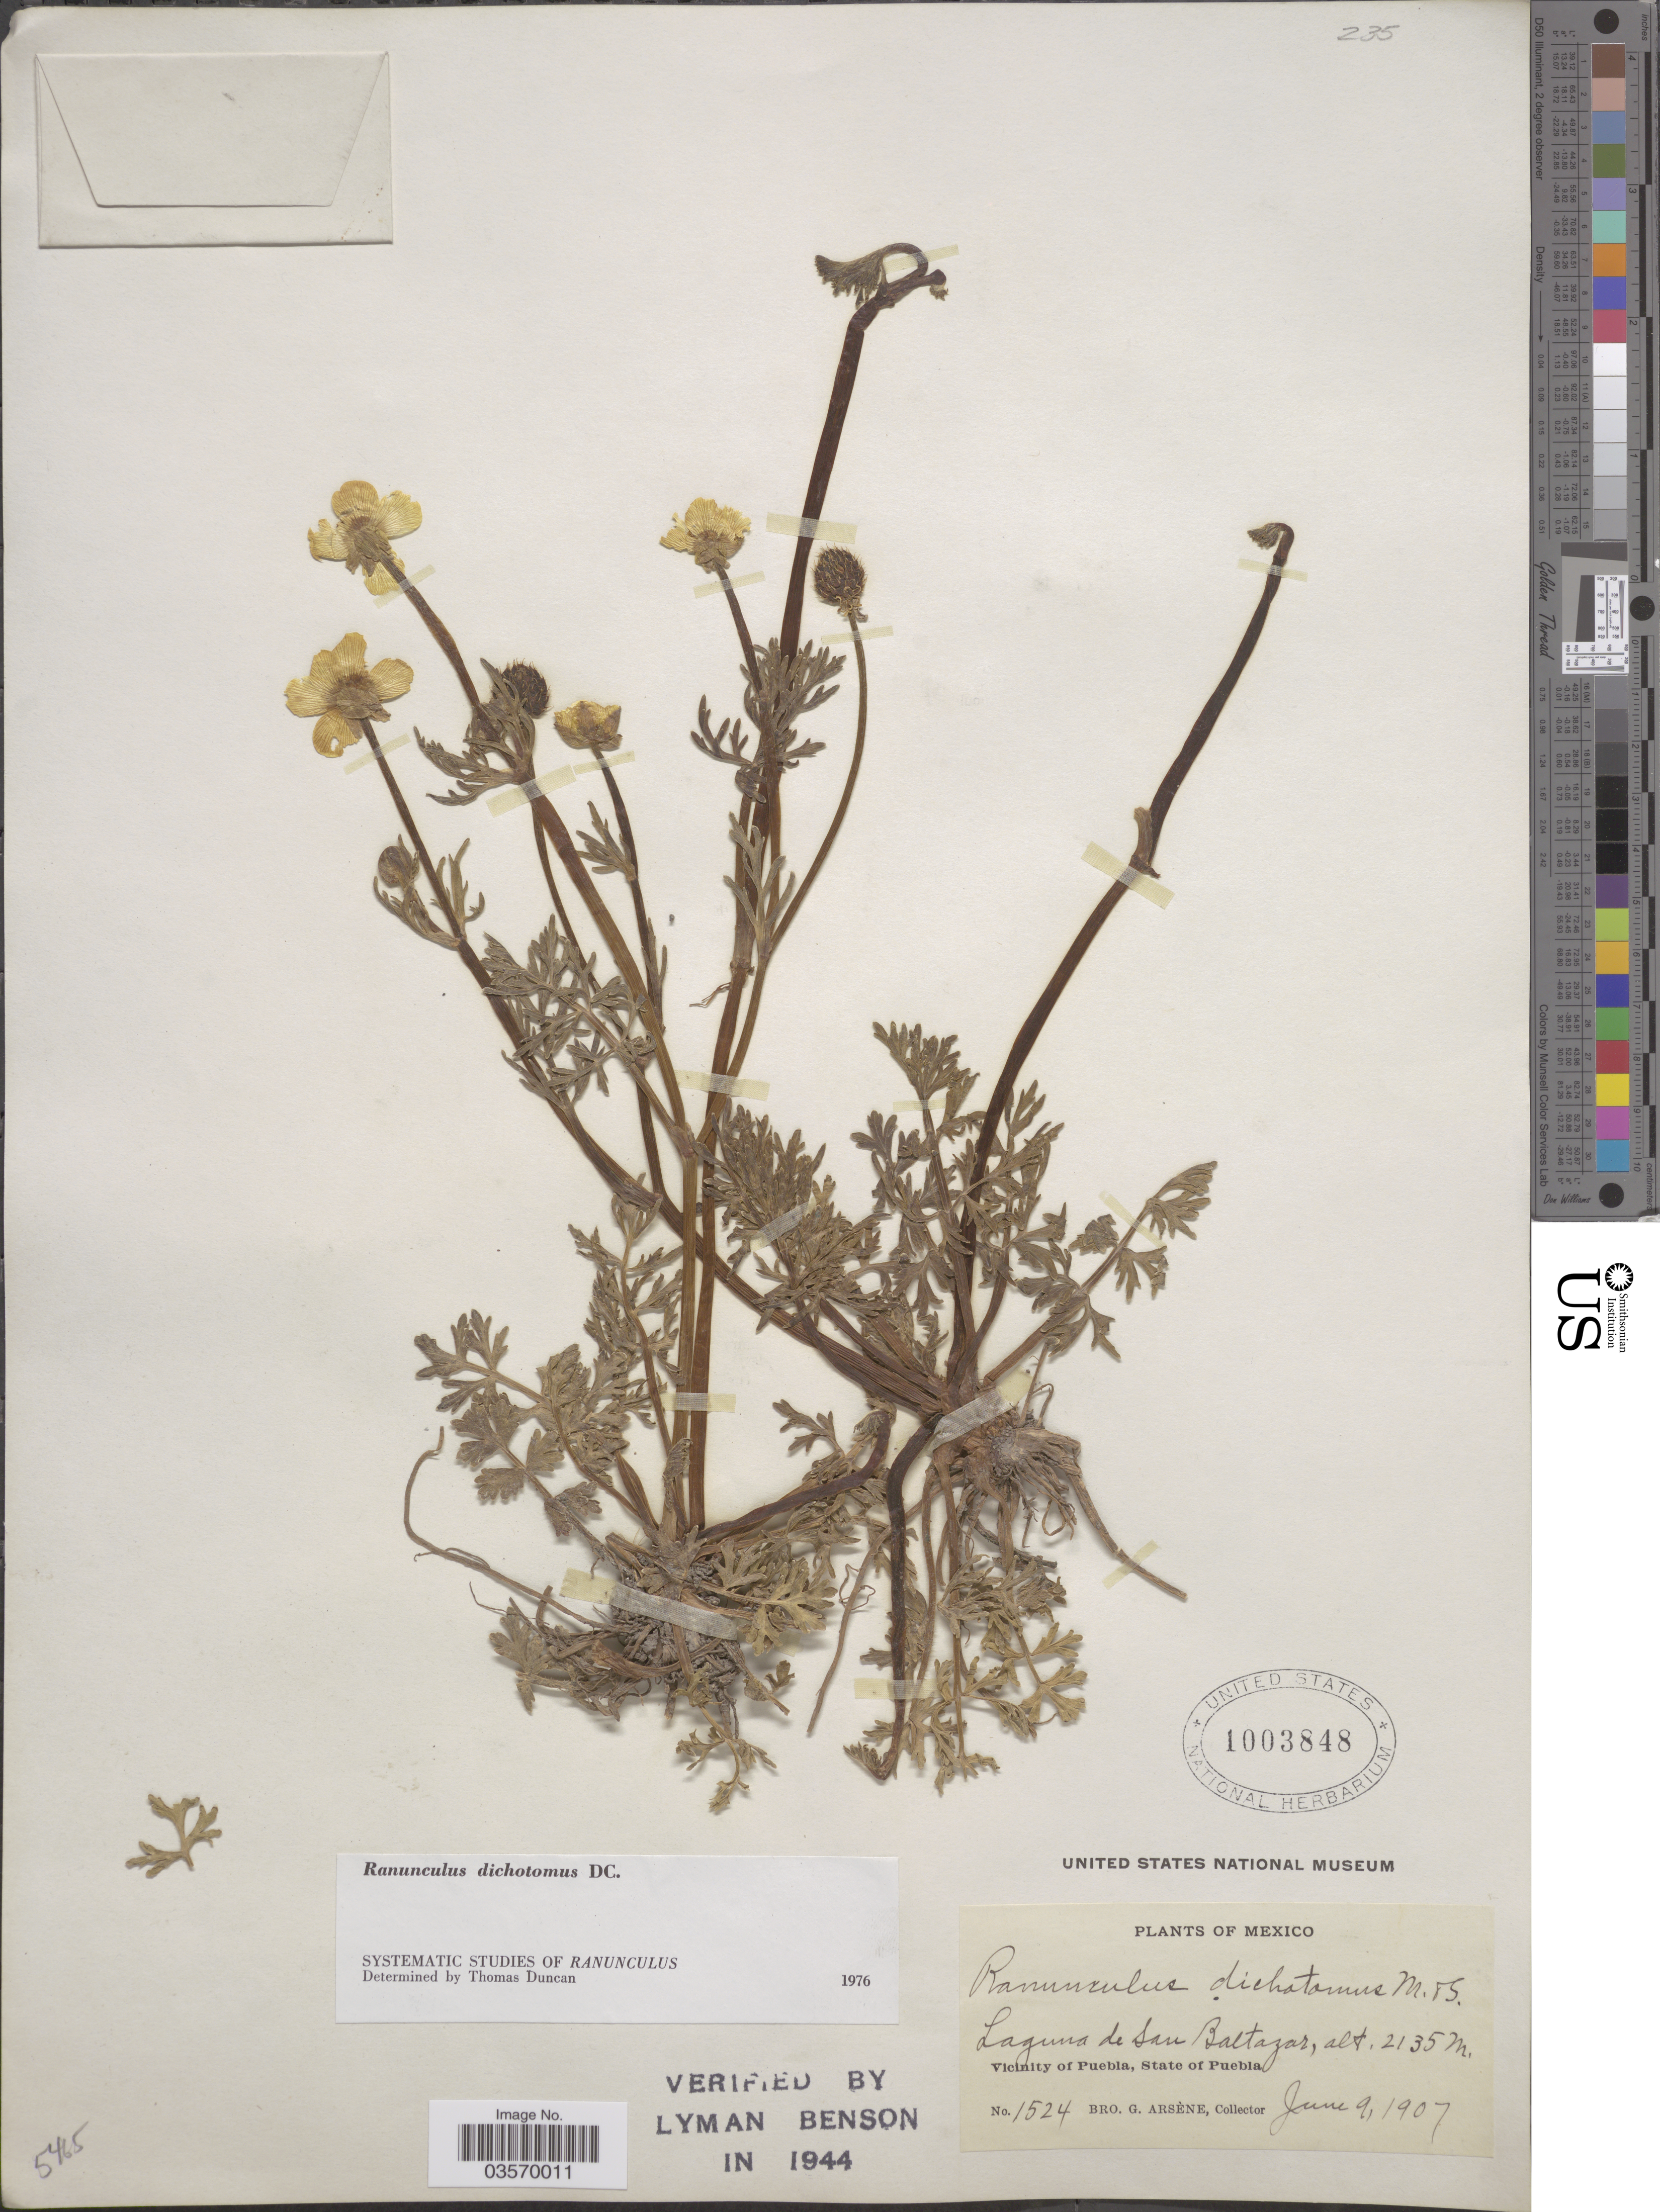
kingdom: Plantae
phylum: Tracheophyta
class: Magnoliopsida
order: Ranunculales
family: Ranunculaceae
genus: Ranunculus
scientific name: Ranunculus dichotomus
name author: Moc. & Sessé ex DC.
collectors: Bro. G. Arsène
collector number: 1524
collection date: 1907-06-09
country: Mexico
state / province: Puebla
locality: Laguna de San Baltazar. Vicinity of Puebla.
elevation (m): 2135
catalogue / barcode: US 1003848